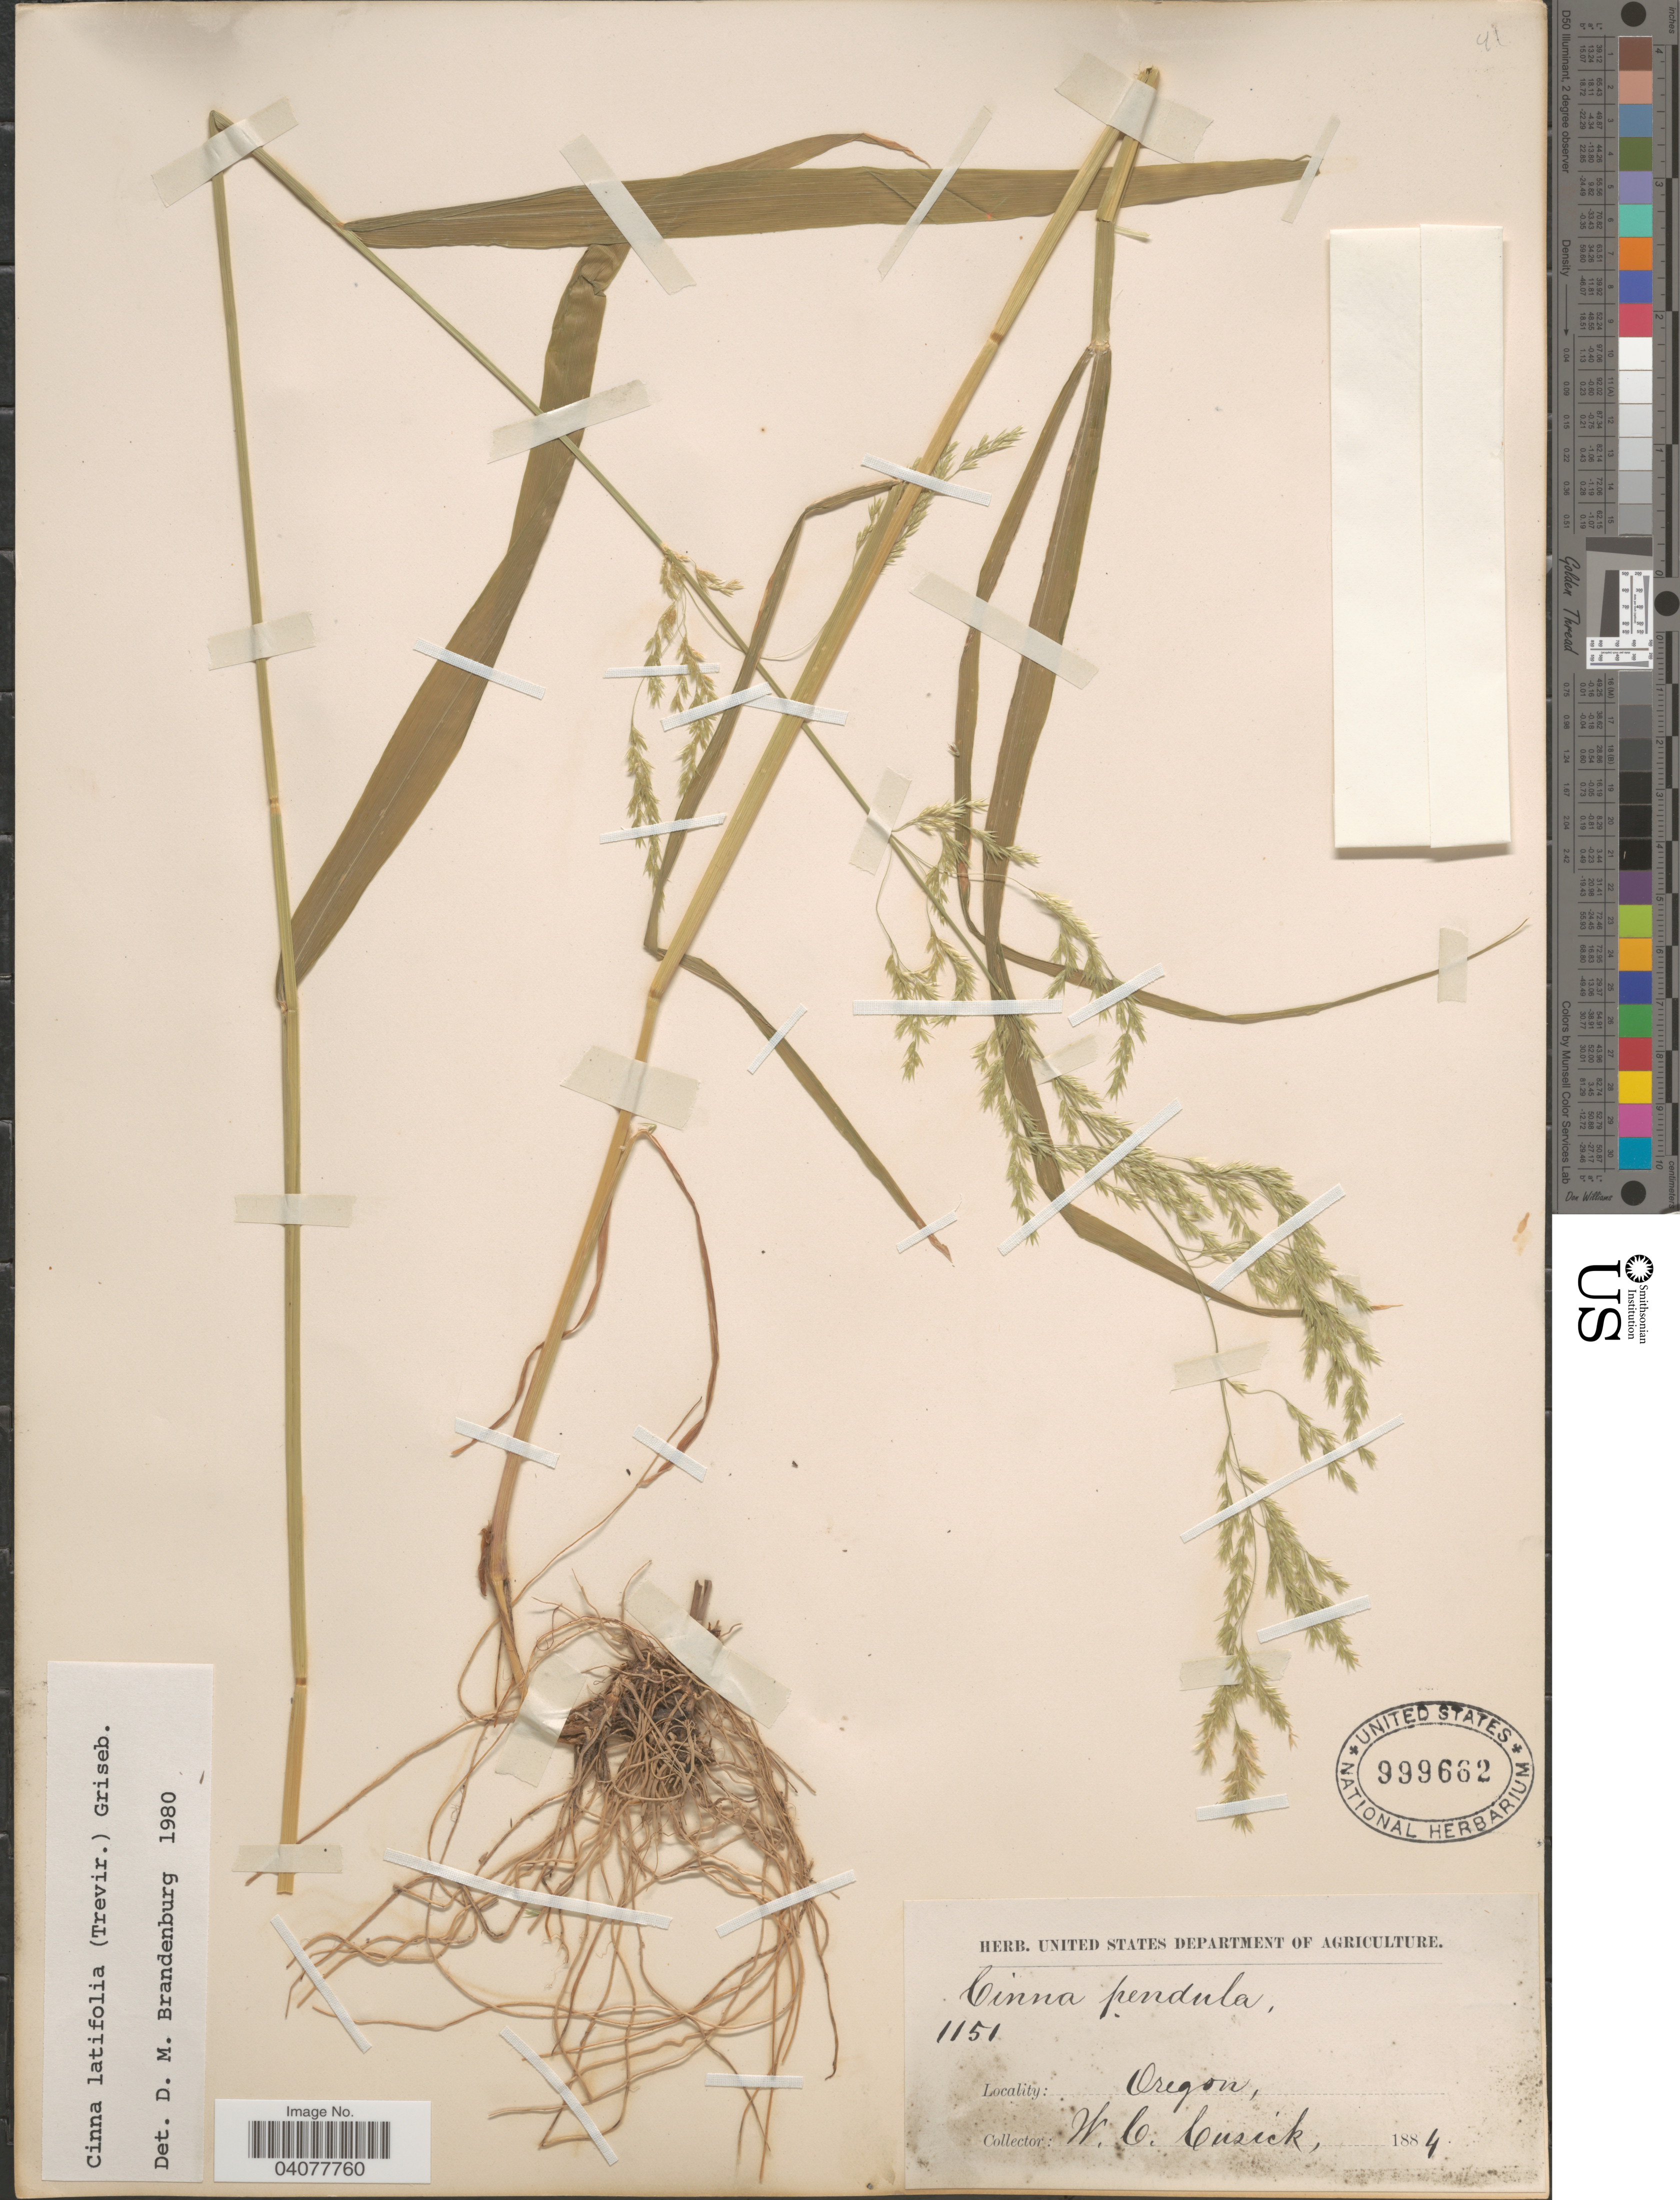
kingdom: Plantae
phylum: Tracheophyta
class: Liliopsida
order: Poales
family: Poaceae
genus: Cinna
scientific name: Cinna latifolia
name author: (Trevir. ex Goeppert) Griseb.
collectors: W. C. Cusick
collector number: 1151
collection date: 1884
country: United States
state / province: Oregon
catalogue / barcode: US 999662